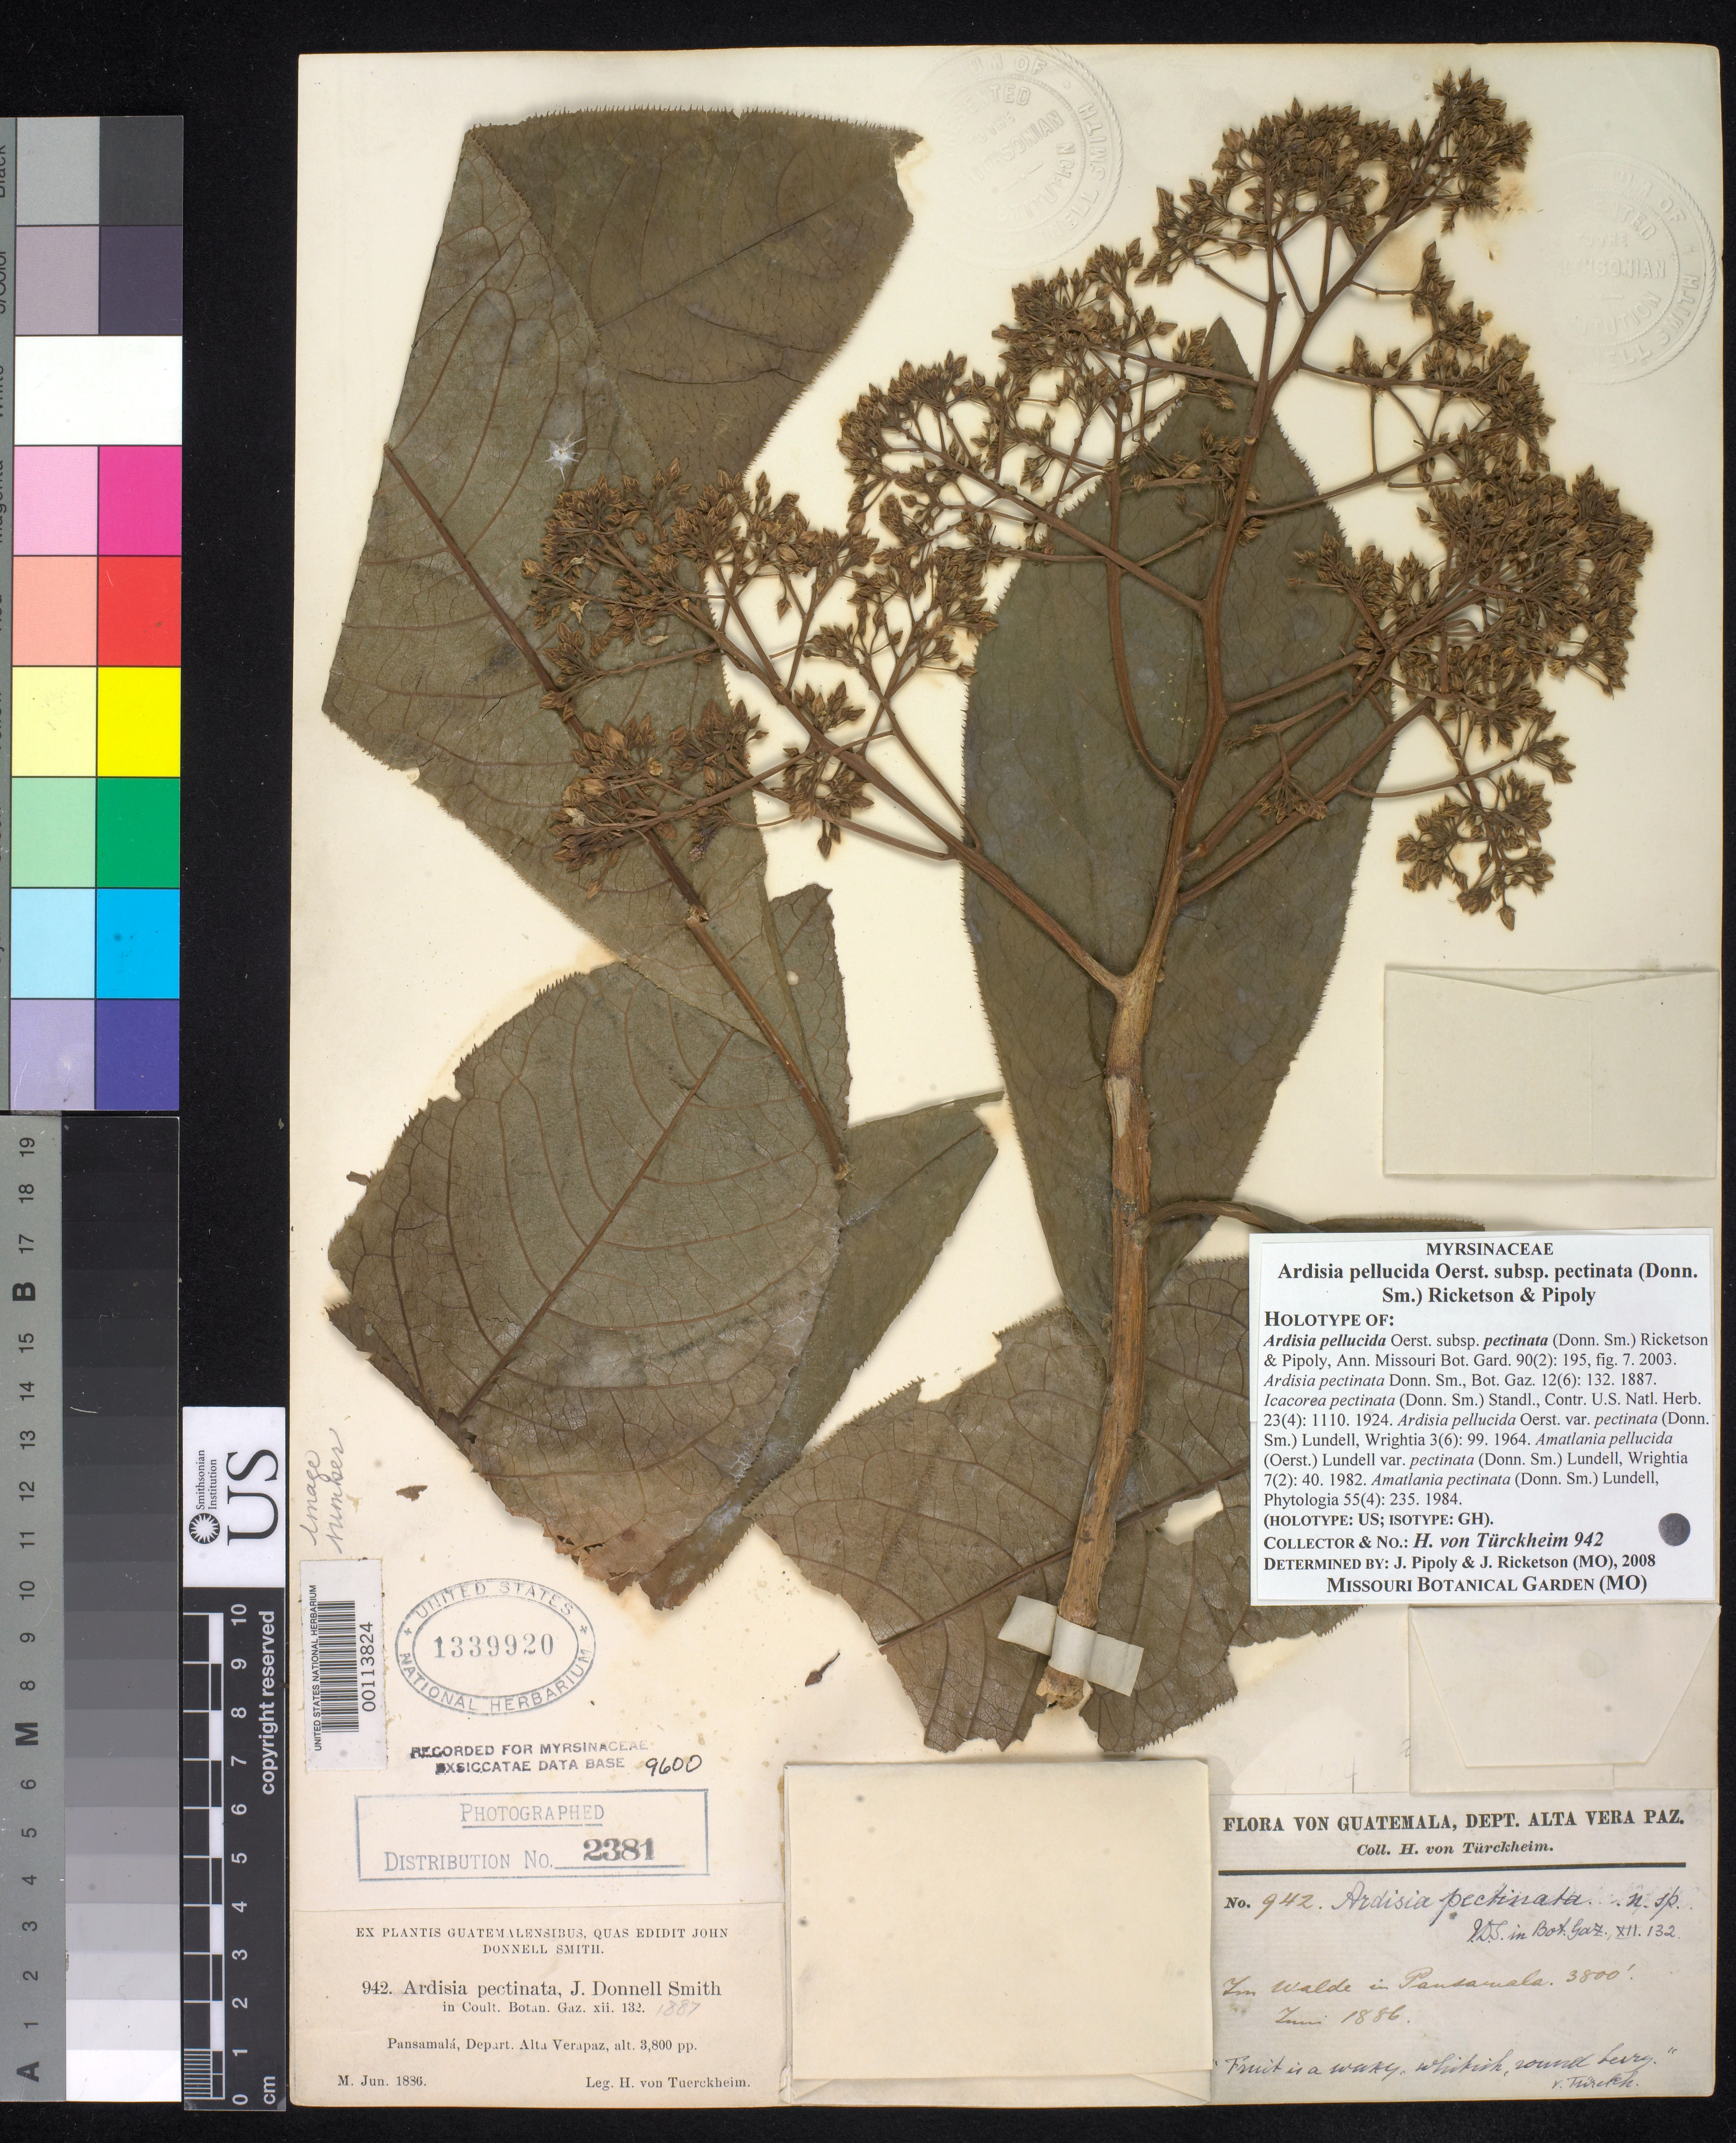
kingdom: Plantae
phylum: Tracheophyta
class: Magnoliopsida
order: Ericales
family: Primulaceae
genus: Ardisia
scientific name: Ardisia pectinata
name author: Donn. Sm.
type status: Type Collection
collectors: H. von Türckheim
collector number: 942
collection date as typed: Jun 1886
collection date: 1886-06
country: Guatemala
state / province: Alta Verapaz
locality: Pansamalá.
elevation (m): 1158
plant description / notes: One of two US sheets ex John Donnell Smith herbarium (USNH 1339920, 1339921), neither clearly the holotype. This sheet (1339920) annotated by Pipoly & Ricketson (2008) as "holotype".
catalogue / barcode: US 1339920